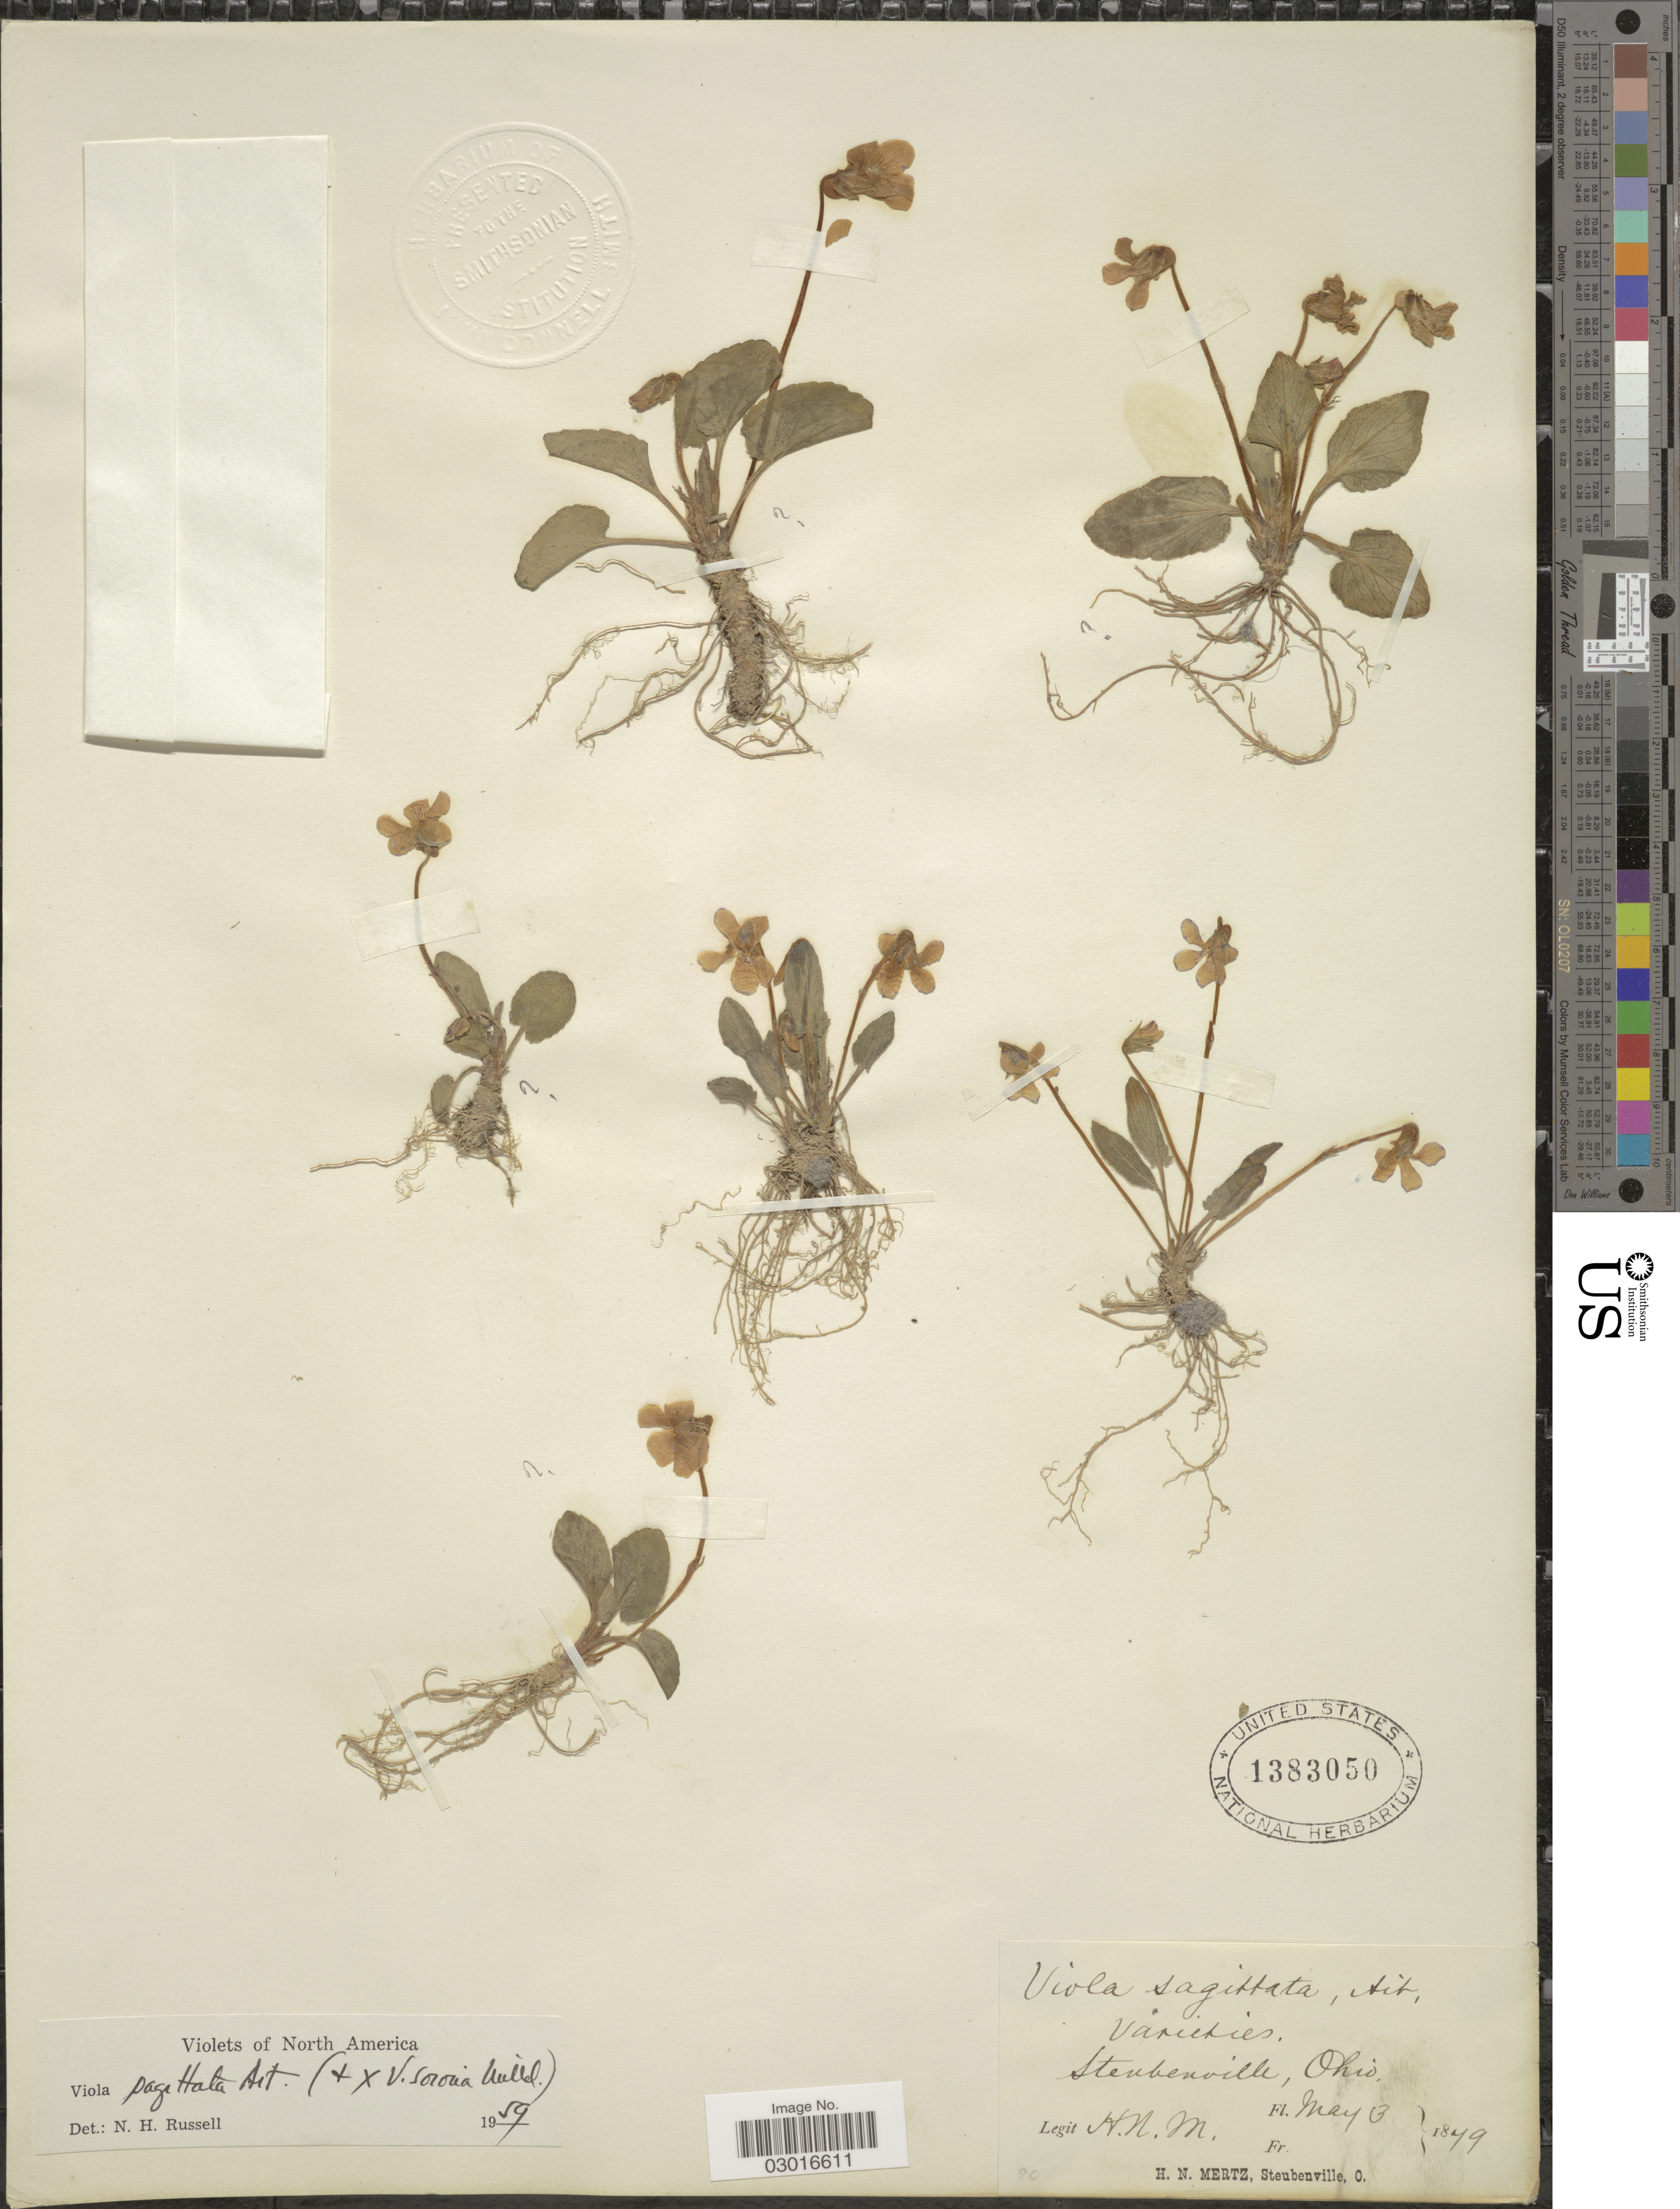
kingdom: Plantae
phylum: Tracheophyta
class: Magnoliopsida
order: Malpighiales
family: Violaceae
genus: Viola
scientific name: Viola sagittata x V. sororia Willd.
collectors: H. Mertz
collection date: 1849-05-03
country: United States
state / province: Ohio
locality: Steubenville.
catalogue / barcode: US 1383050